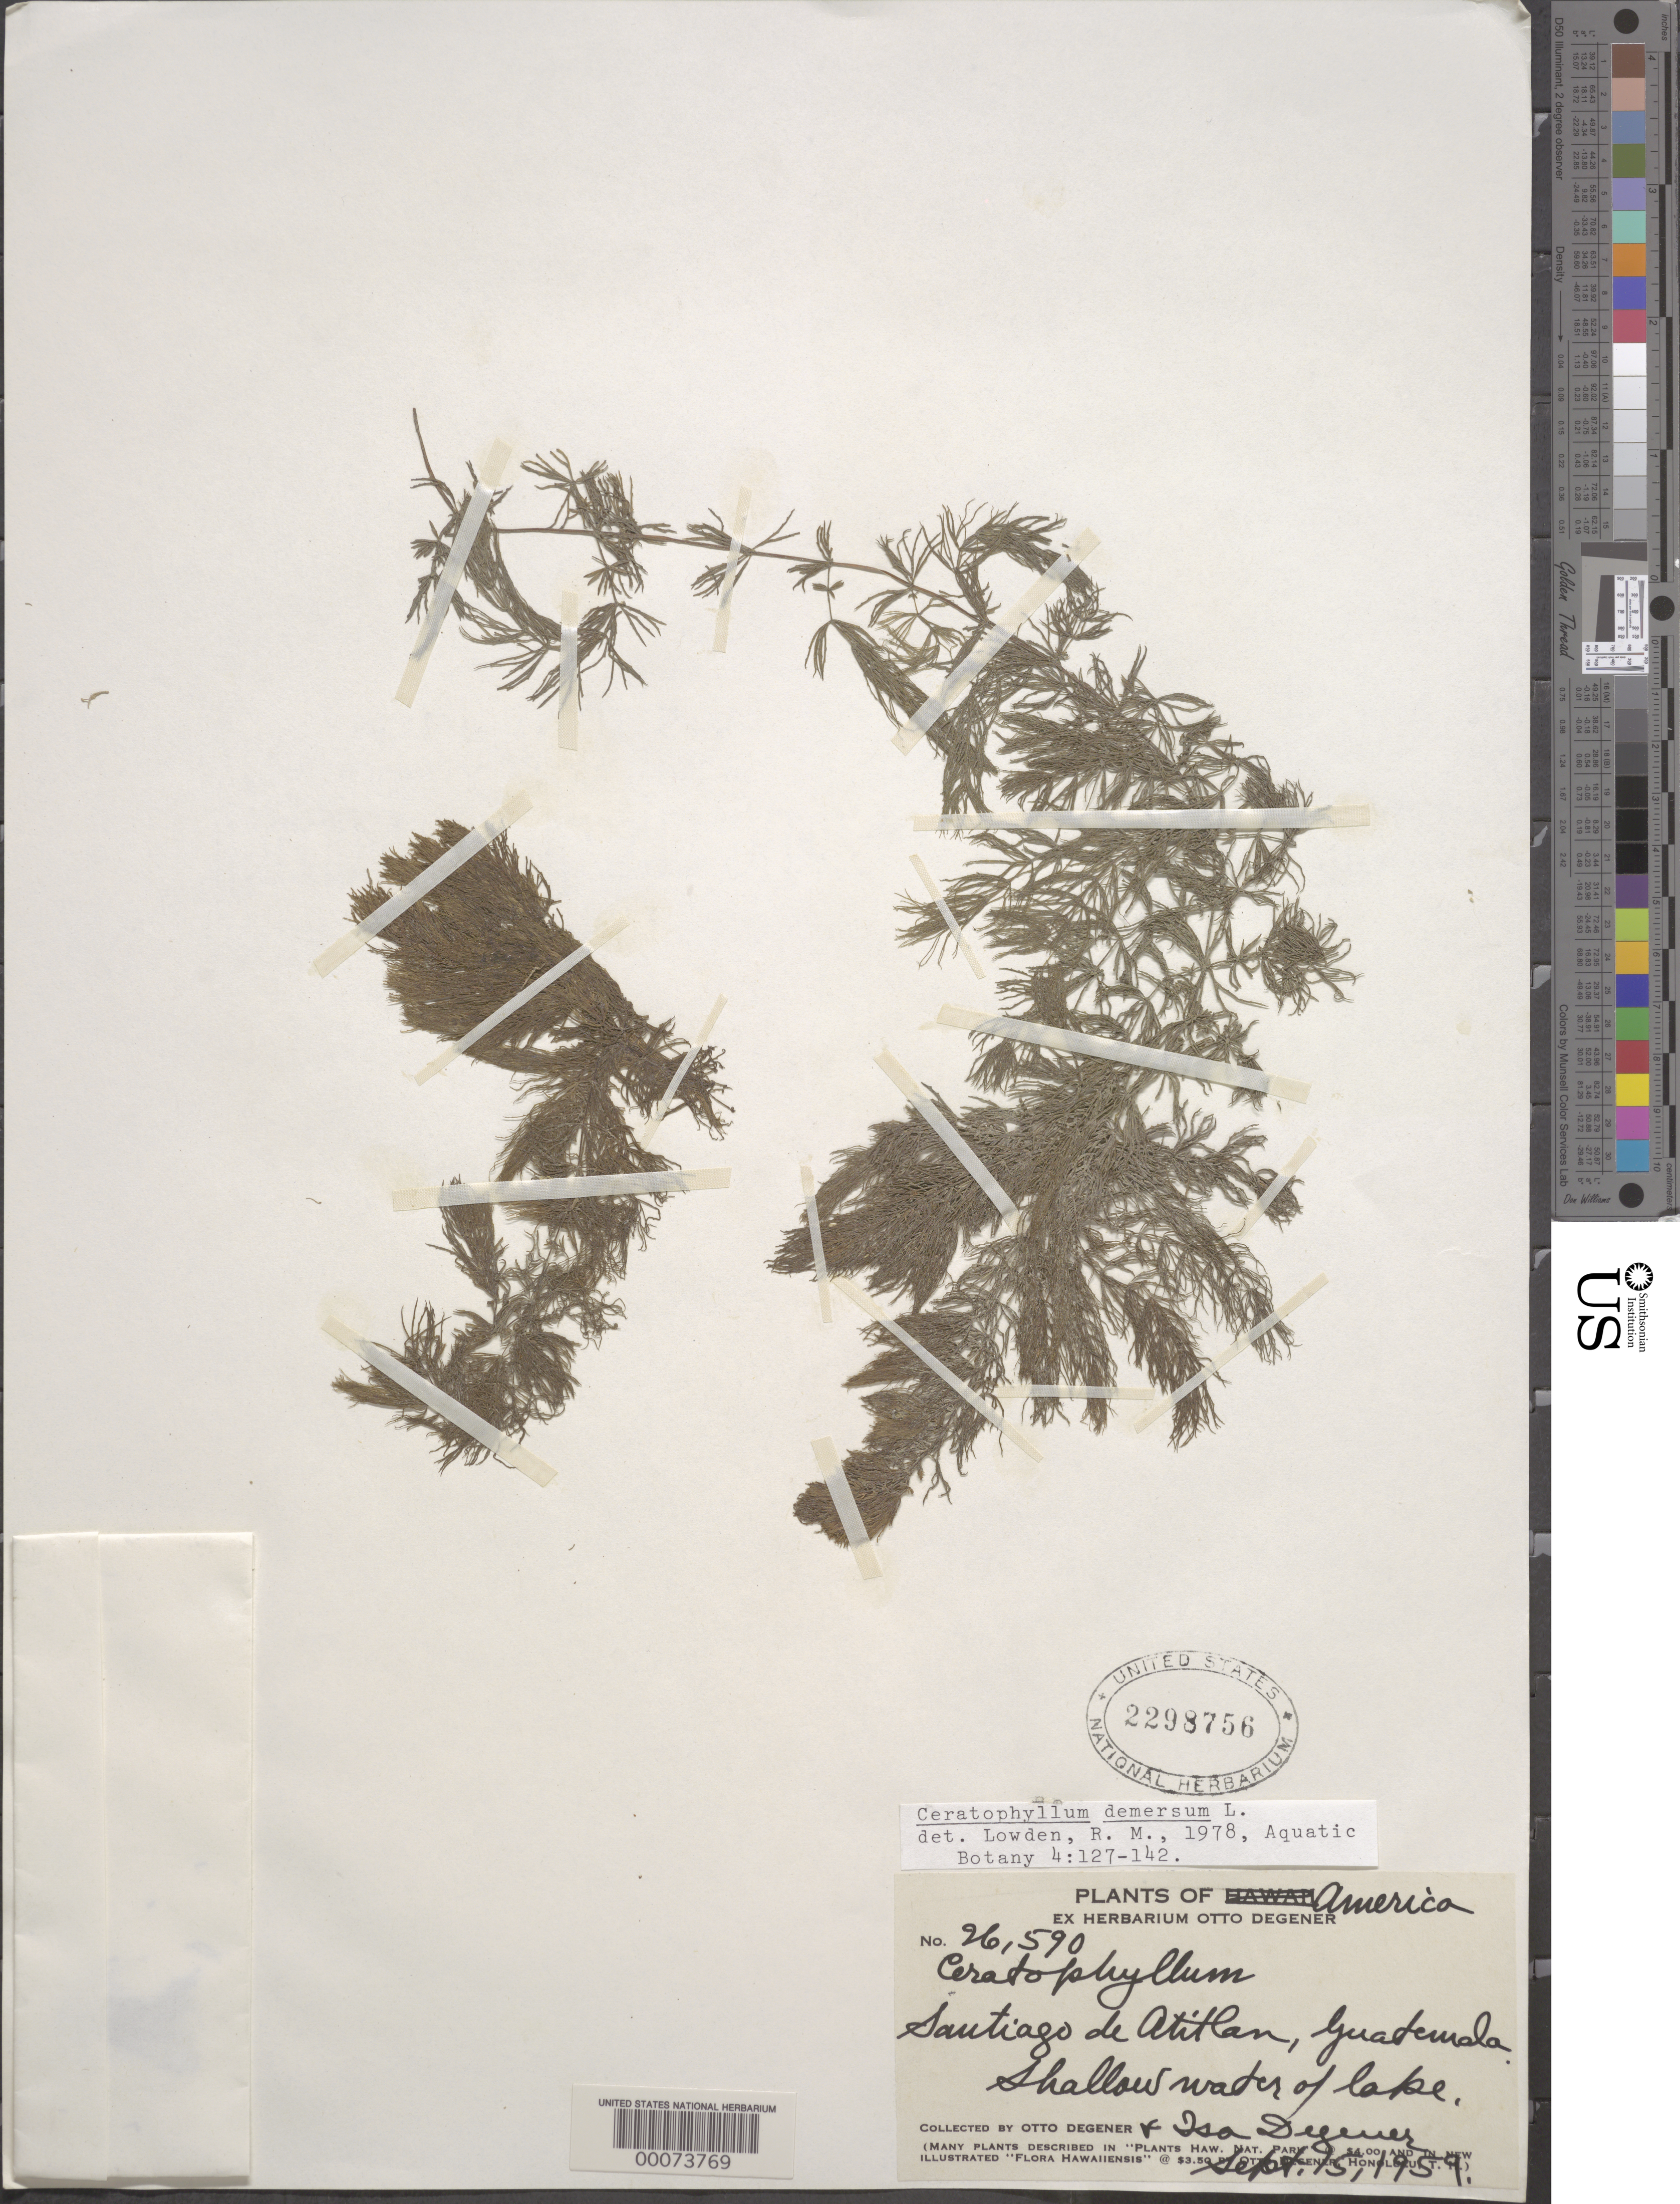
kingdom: Plantae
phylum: Tracheophyta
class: Magnoliopsida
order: Ceratophyllales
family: Ceratophyllaceae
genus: Ceratophyllum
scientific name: Ceratophyllum demersum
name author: L.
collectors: O. Degener & I. Degener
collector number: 26590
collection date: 1959-09-15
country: Guatemala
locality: Santiago de Atitlan.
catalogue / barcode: US 2298756